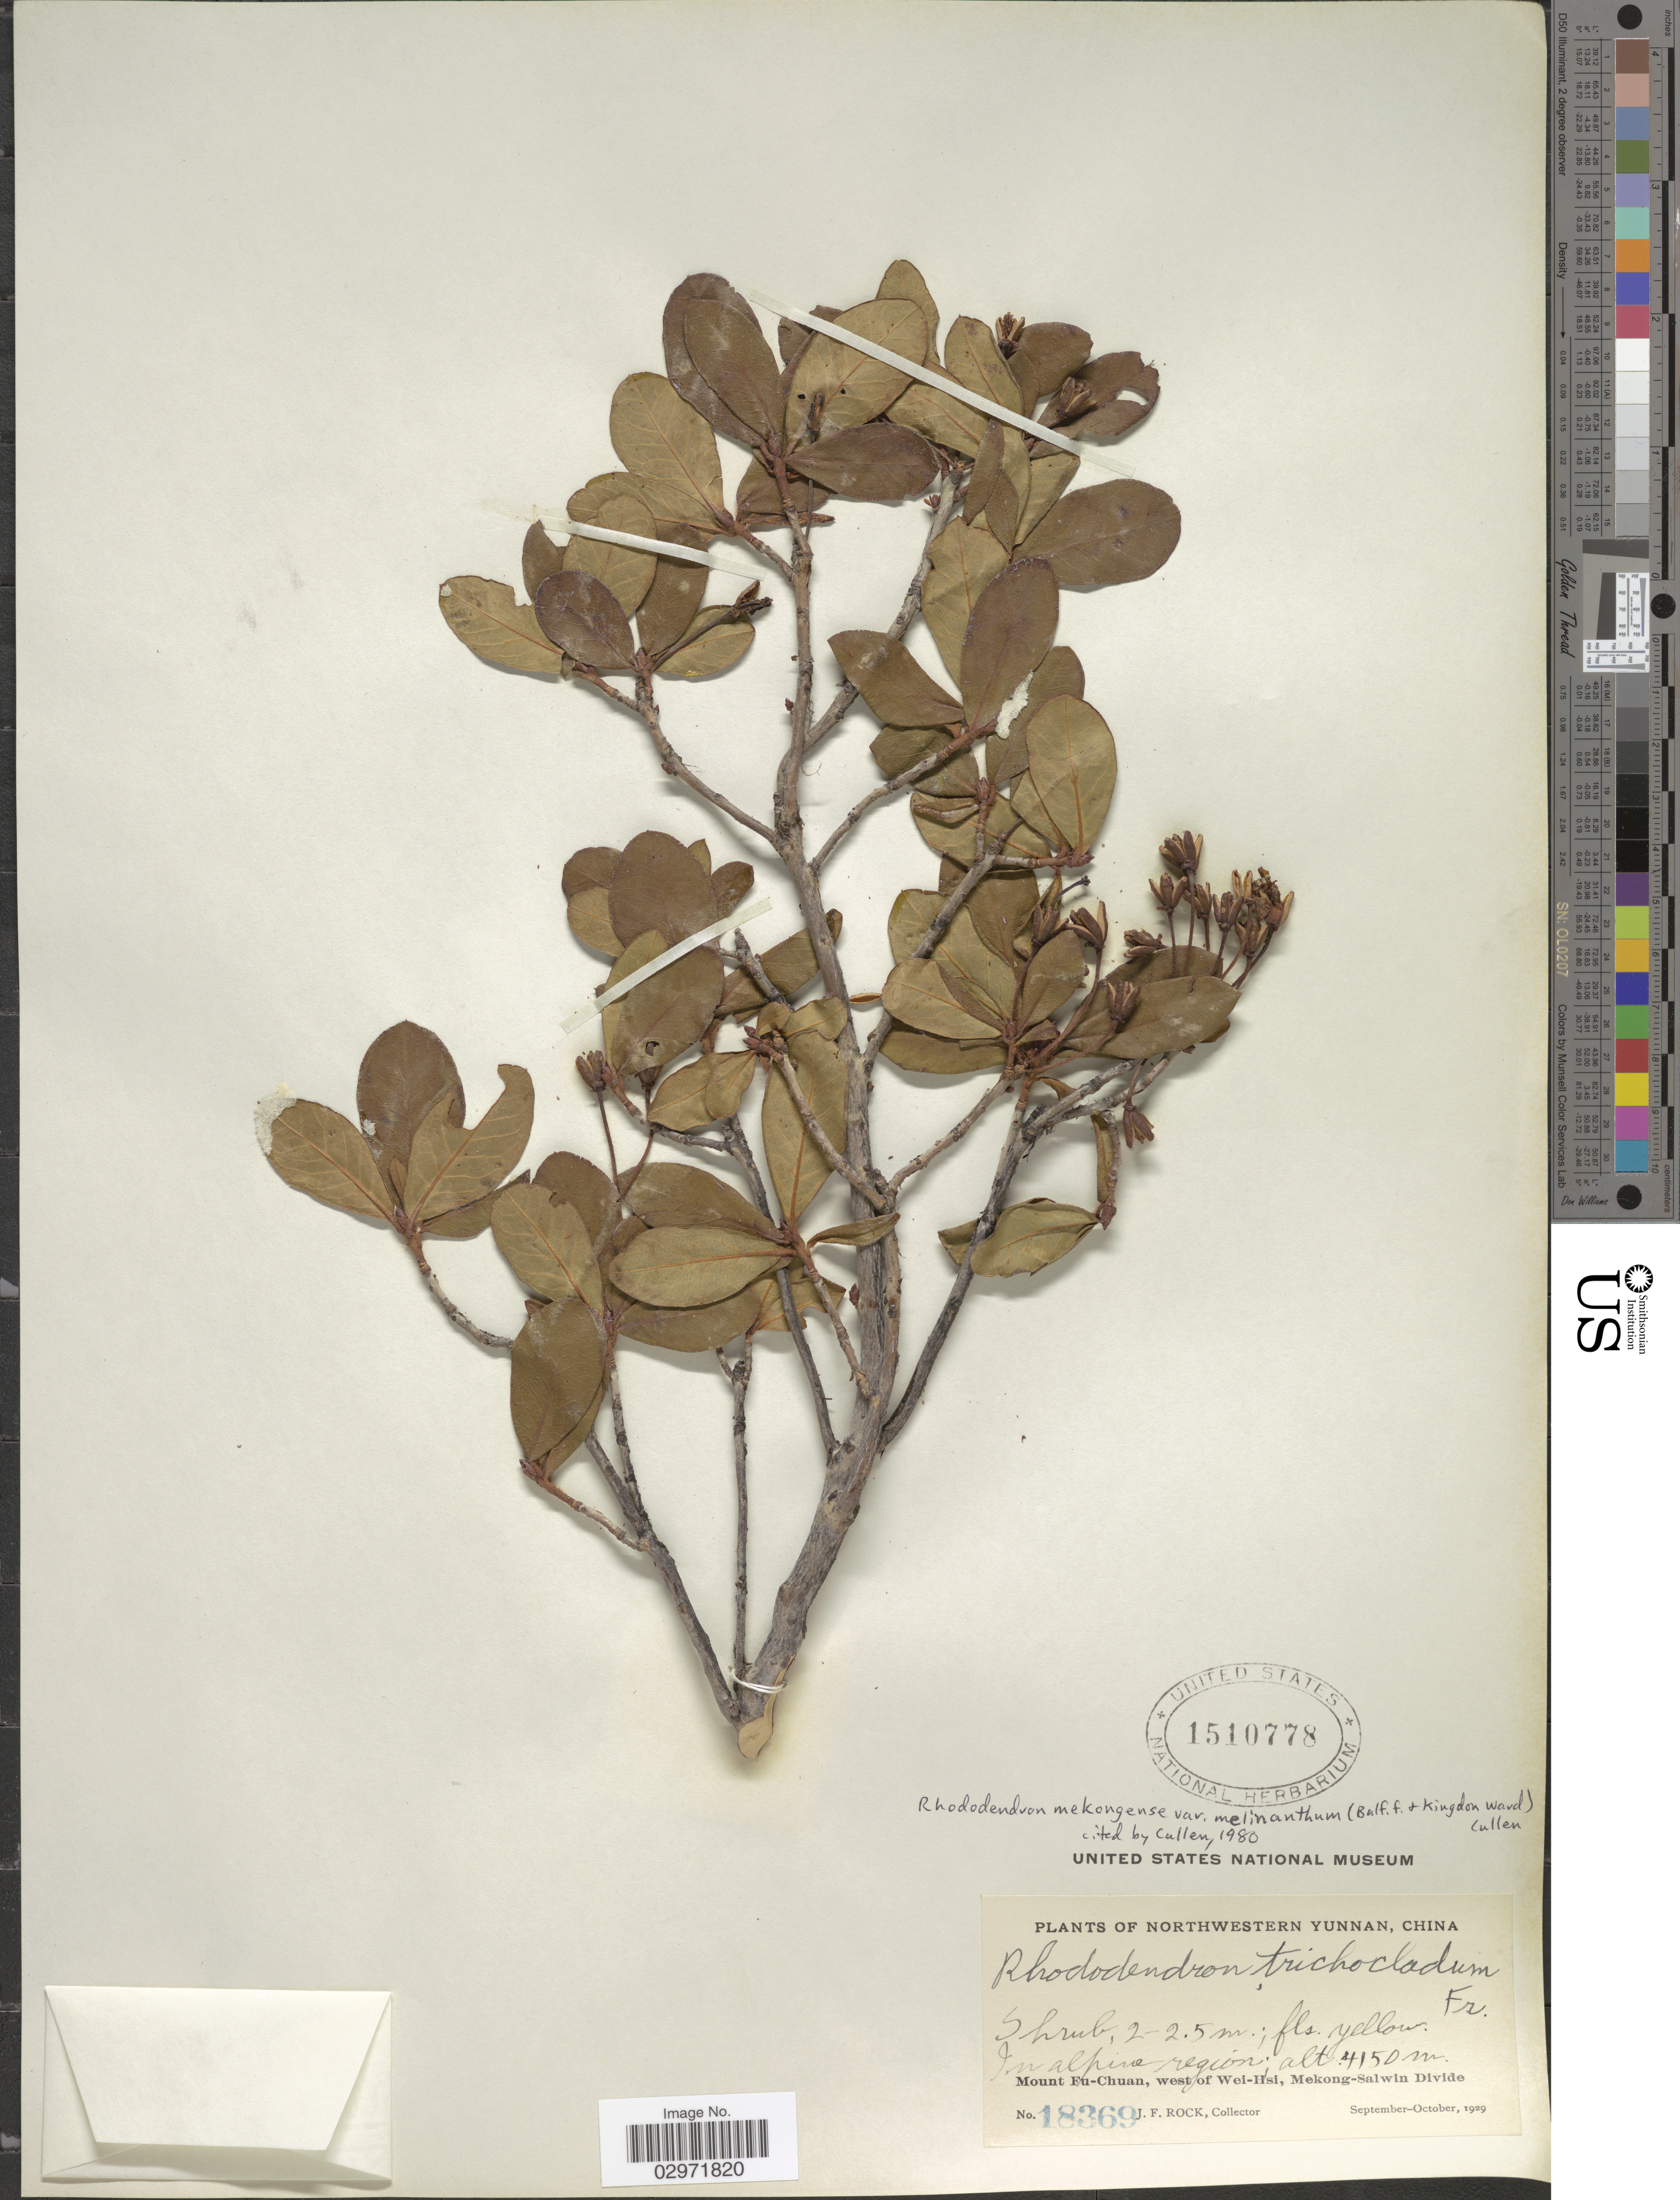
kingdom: Plantae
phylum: Tracheophyta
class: Magnoliopsida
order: Ericales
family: Ericaceae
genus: Rhododendron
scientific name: Rhododendron mekongense var. melinanthum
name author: (Balf. f. & Kingdon-Ward) Cullen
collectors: J. Rock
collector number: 18369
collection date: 1929-09/1929-10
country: China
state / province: Yunnan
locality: Northwestern Yunnan. In alpine region. Mount Fu-Chuan, west of Wei-Hsi, Mekong-Salwin Divide. In alpine region.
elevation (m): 4150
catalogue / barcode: US 1510778